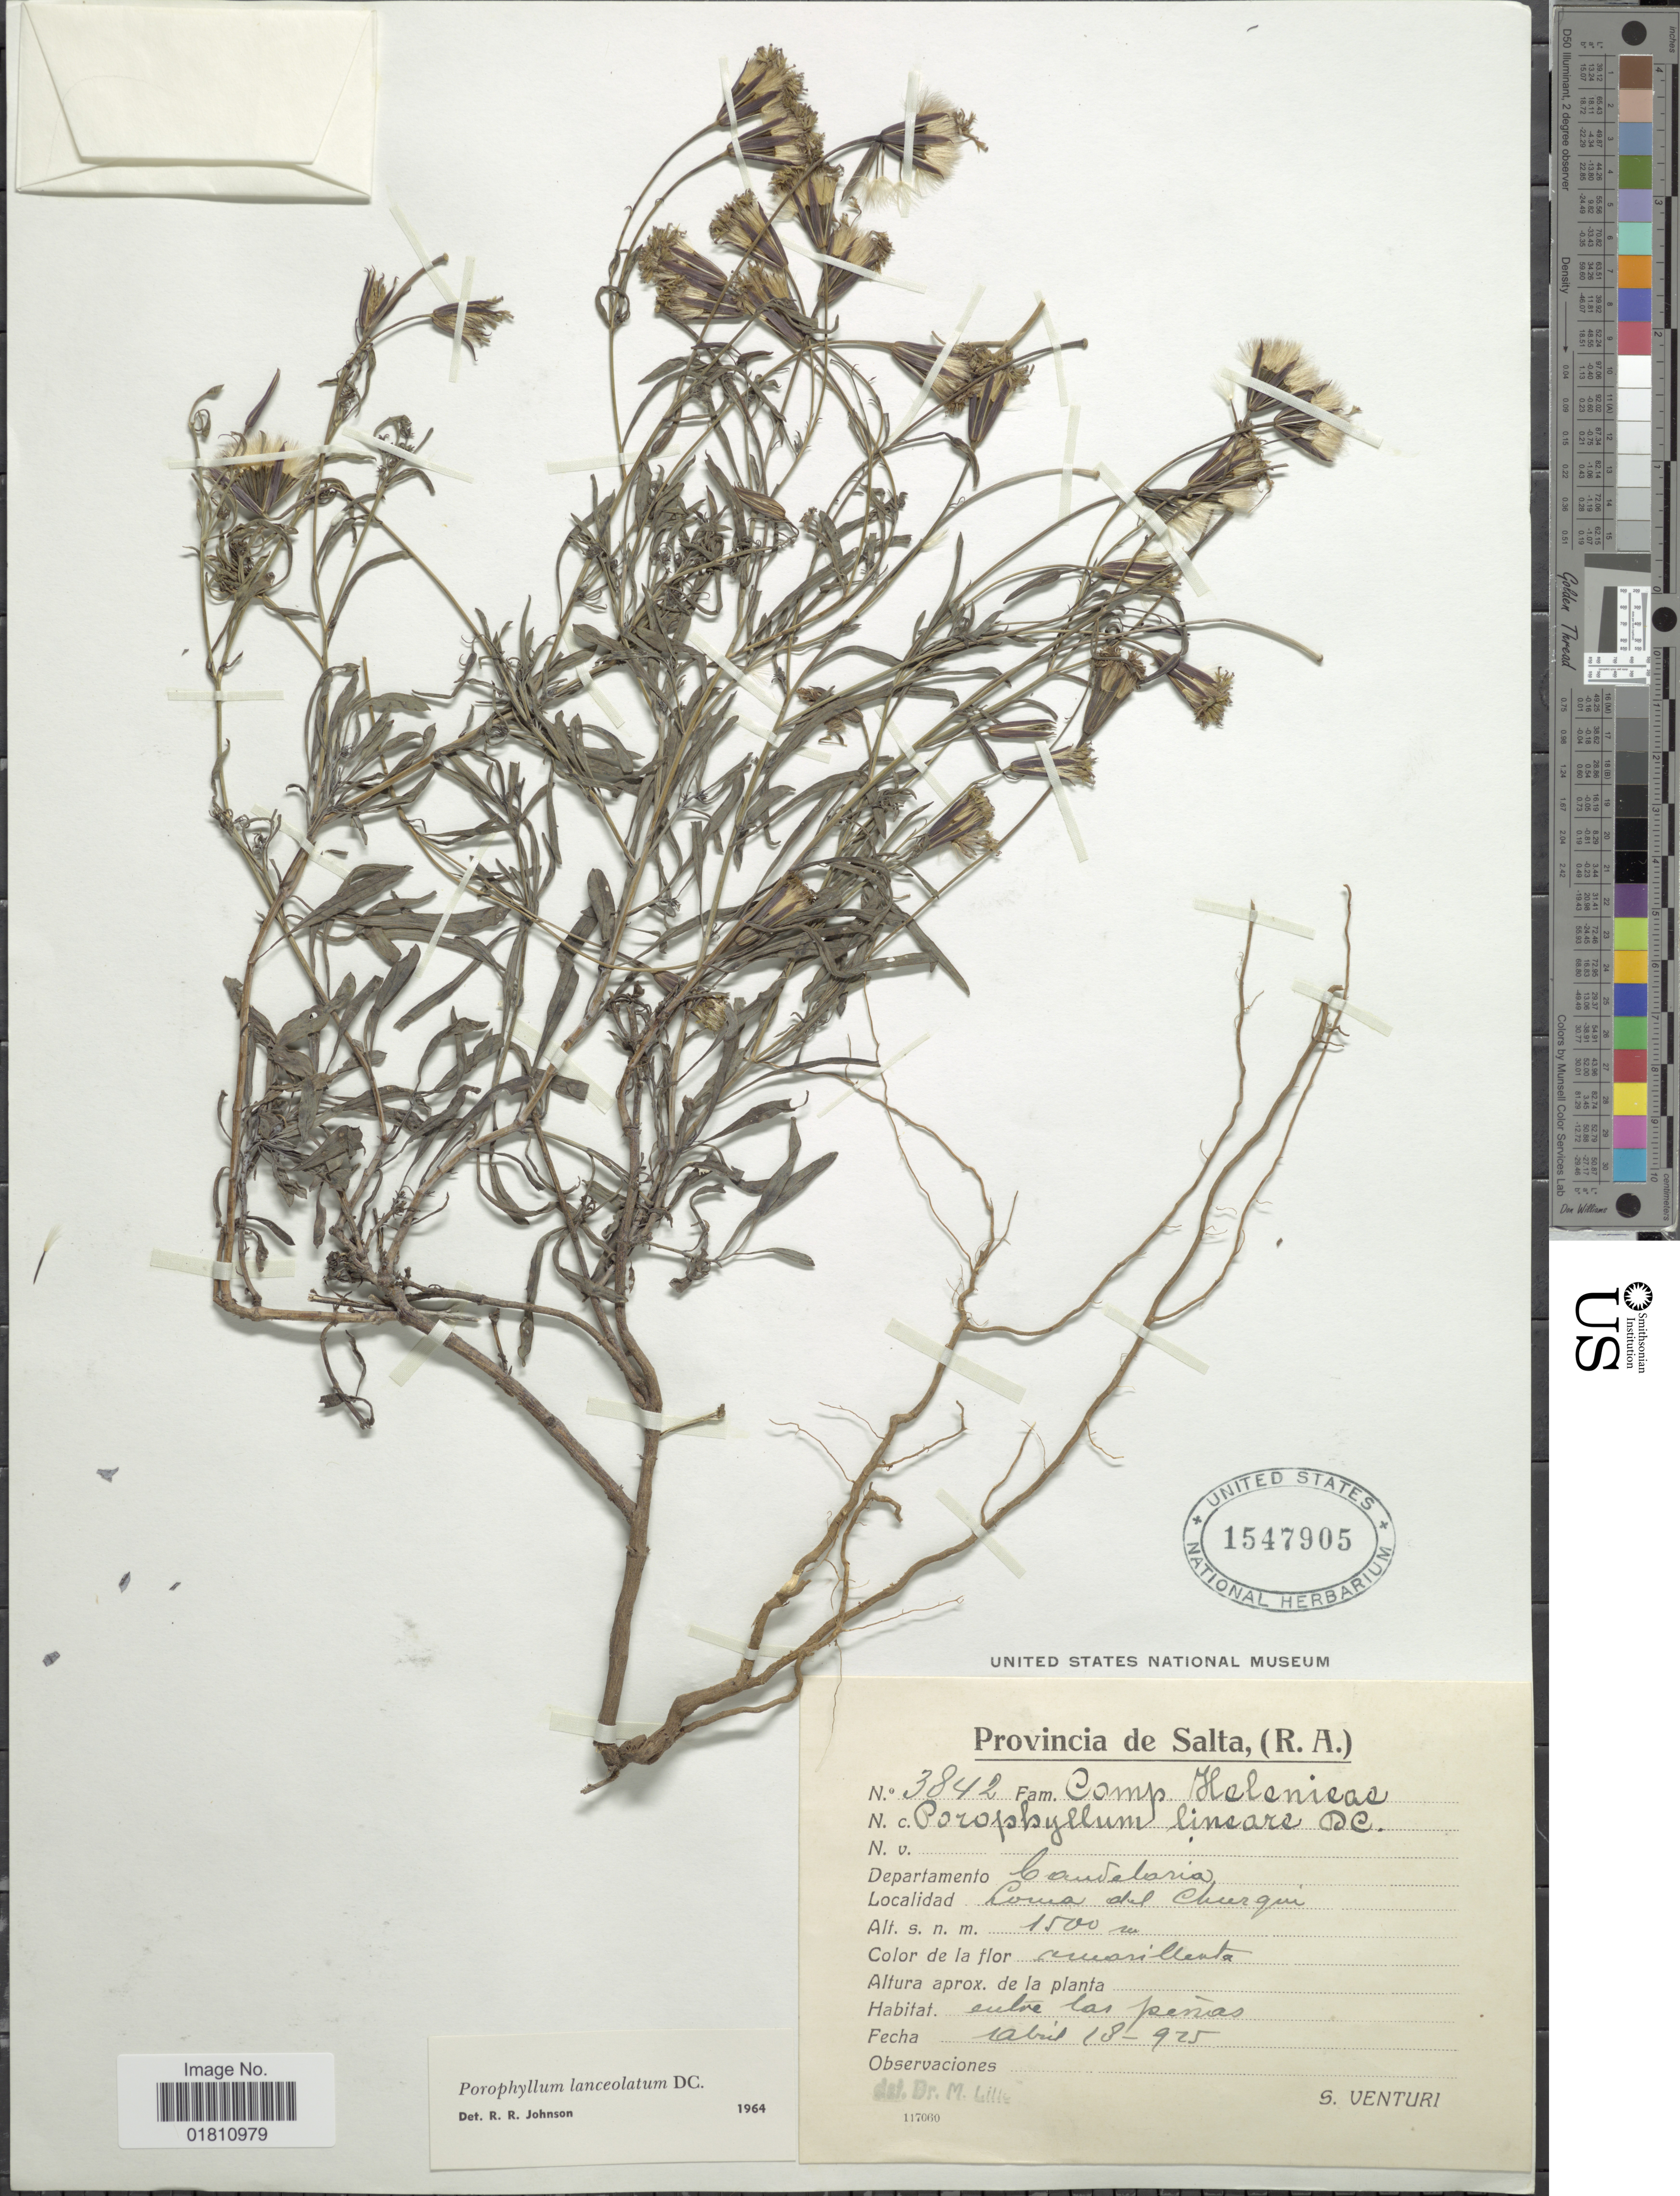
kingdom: Plantae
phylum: Tracheophyta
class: Magnoliopsida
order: Asterales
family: Asteraceae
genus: Porophyllum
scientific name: Porophyllum lanceolatum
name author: DC.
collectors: S. Venturi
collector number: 3842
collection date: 1925-04-18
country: Argentina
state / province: Salta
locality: (R.A.), Departamento Candelaria, Loma del Churqui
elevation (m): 1500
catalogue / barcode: US 1547905